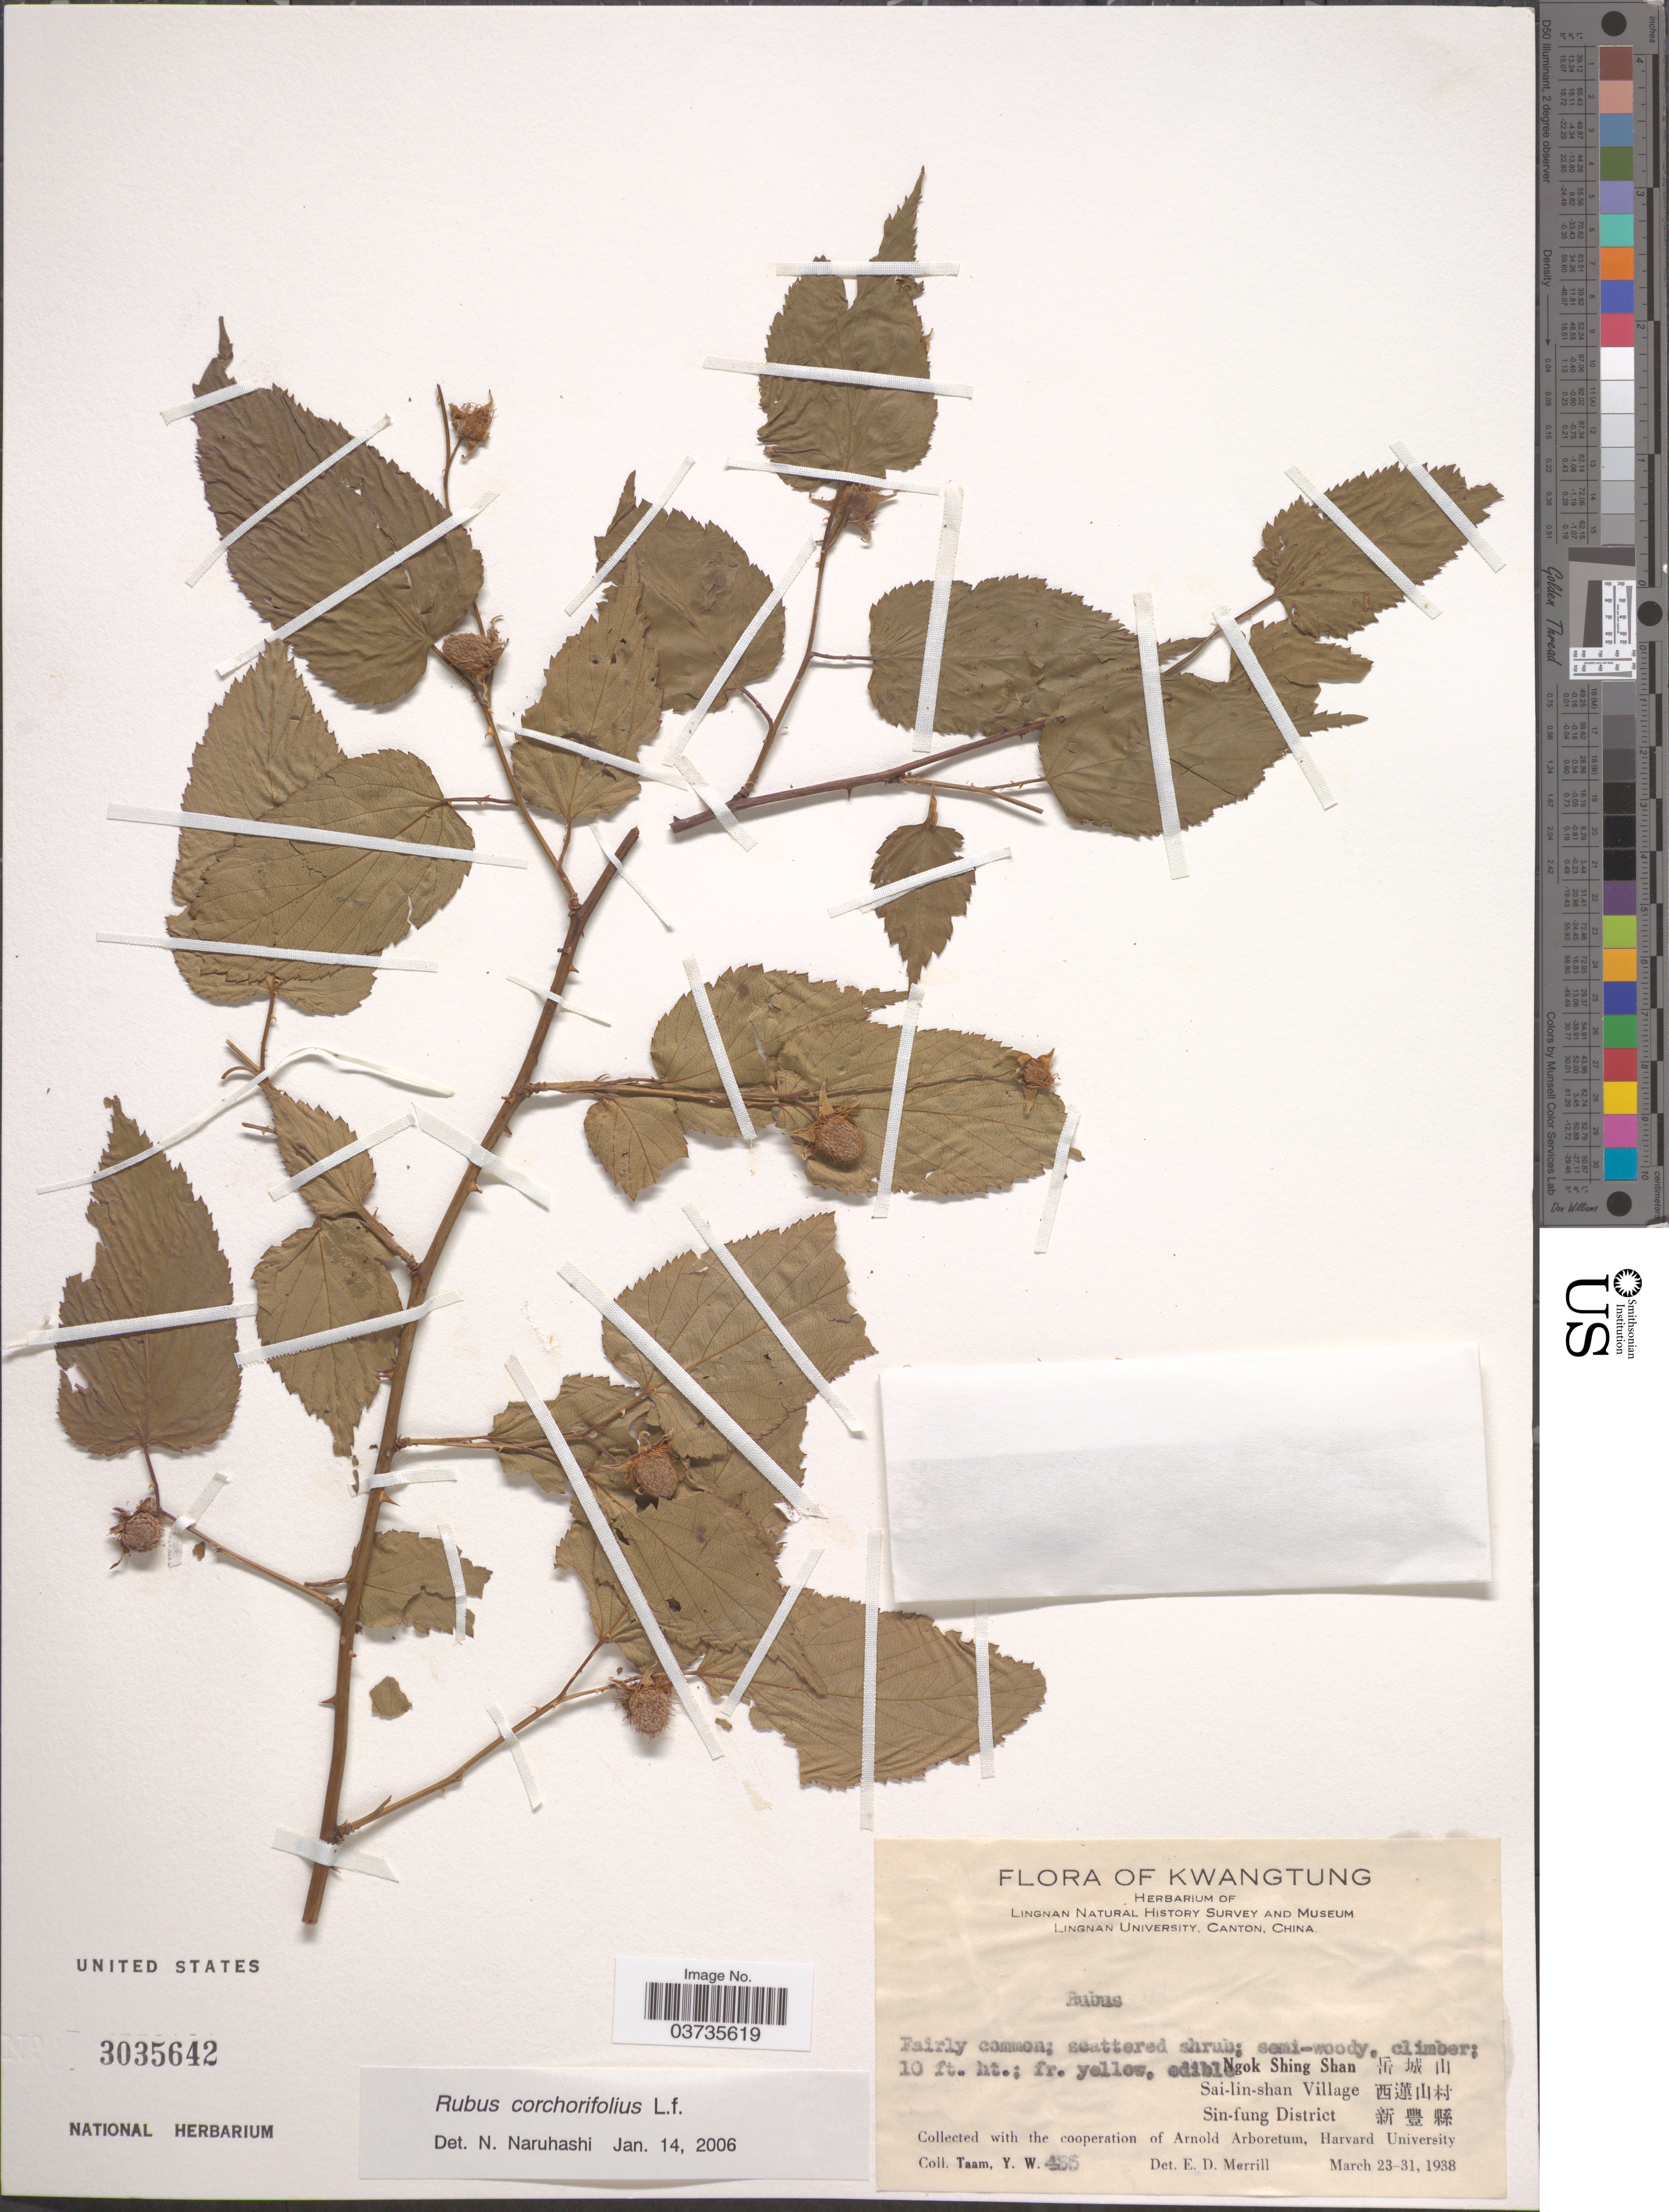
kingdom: Plantae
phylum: Tracheophyta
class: Magnoliopsida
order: Rosales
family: Rosaceae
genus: Rubus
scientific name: Rubus corchorifolius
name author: L. f.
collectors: Y. W. Taam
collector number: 435*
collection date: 1938-03-23/1938-03-31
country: China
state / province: Guangdong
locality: Kwangtung. Ngok Shing Shan X, Sai-lin-shan Village X, Sin-fung District X.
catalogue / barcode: US 3035642